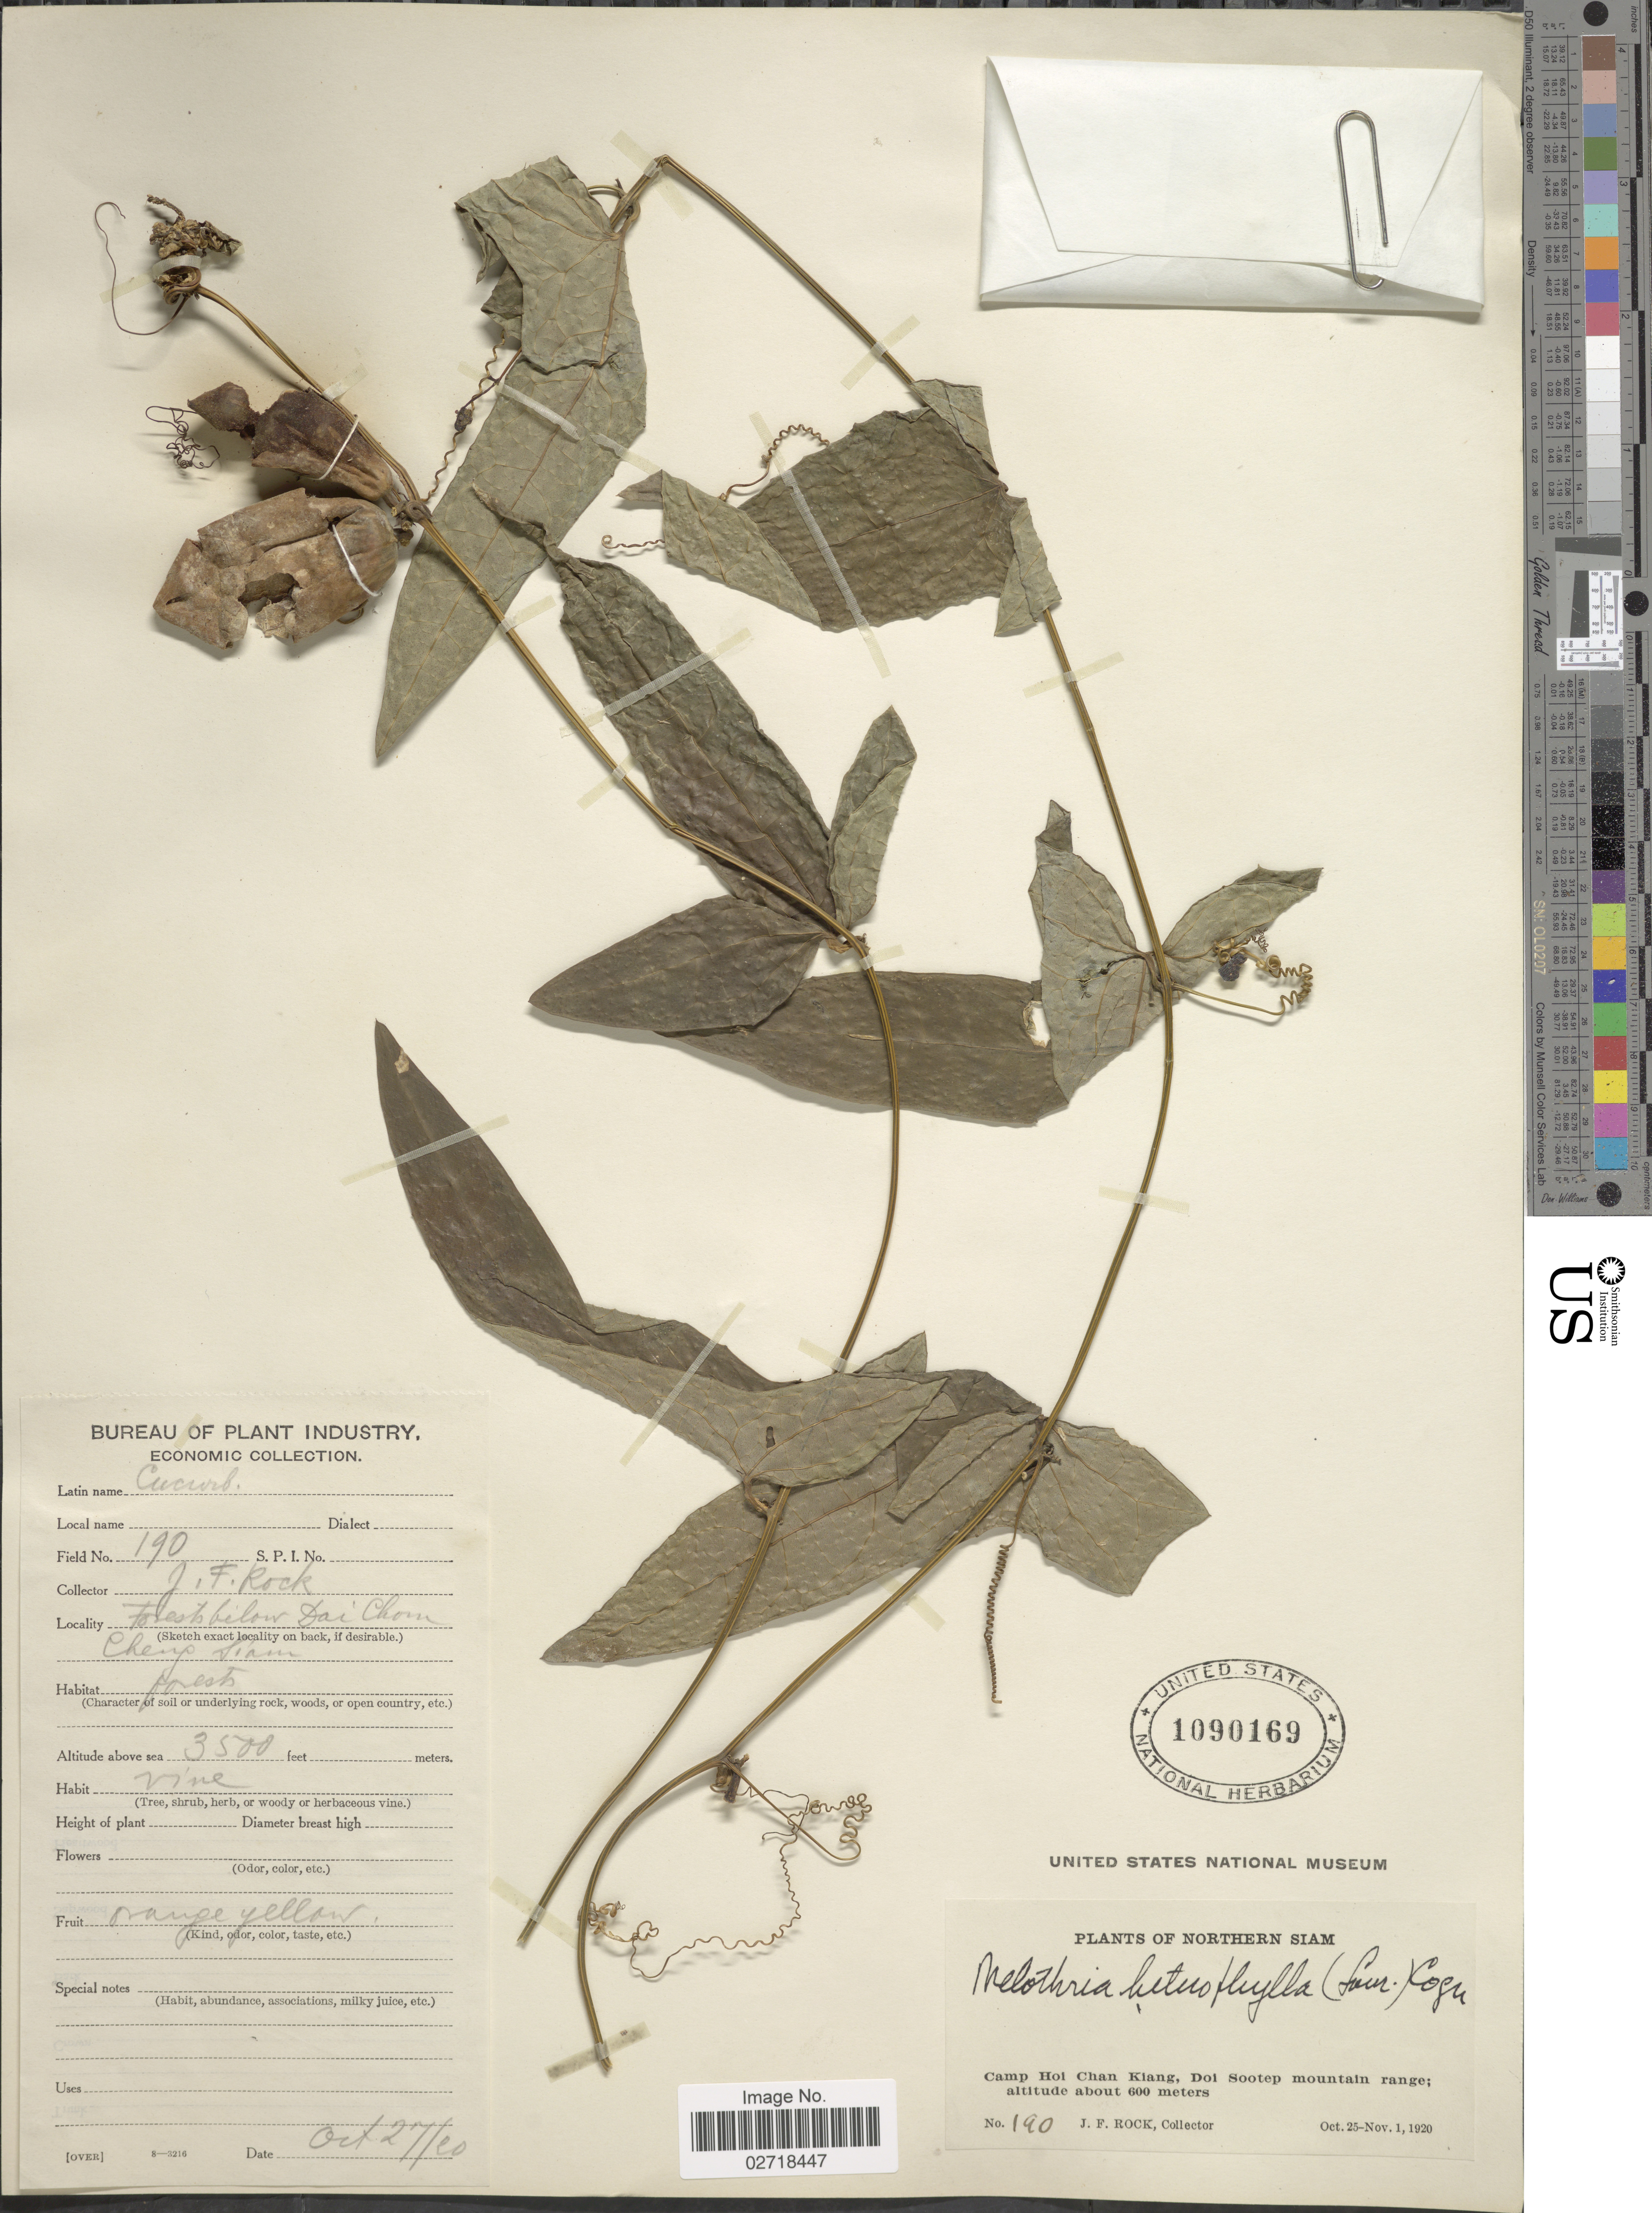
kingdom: Plantae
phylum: Tracheophyta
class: Magnoliopsida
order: Cucurbitales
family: Cucurbitaceae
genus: Solena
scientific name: Solena heterophylla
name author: Lour.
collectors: J. F. Rock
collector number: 190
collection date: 1920-10-02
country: Thailand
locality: Northern Siam. Camp Hoi Chan Kiang, Doi Sootep mountain range. Forest below Doi Chom Cheng Siam.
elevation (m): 1067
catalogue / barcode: US 1090169